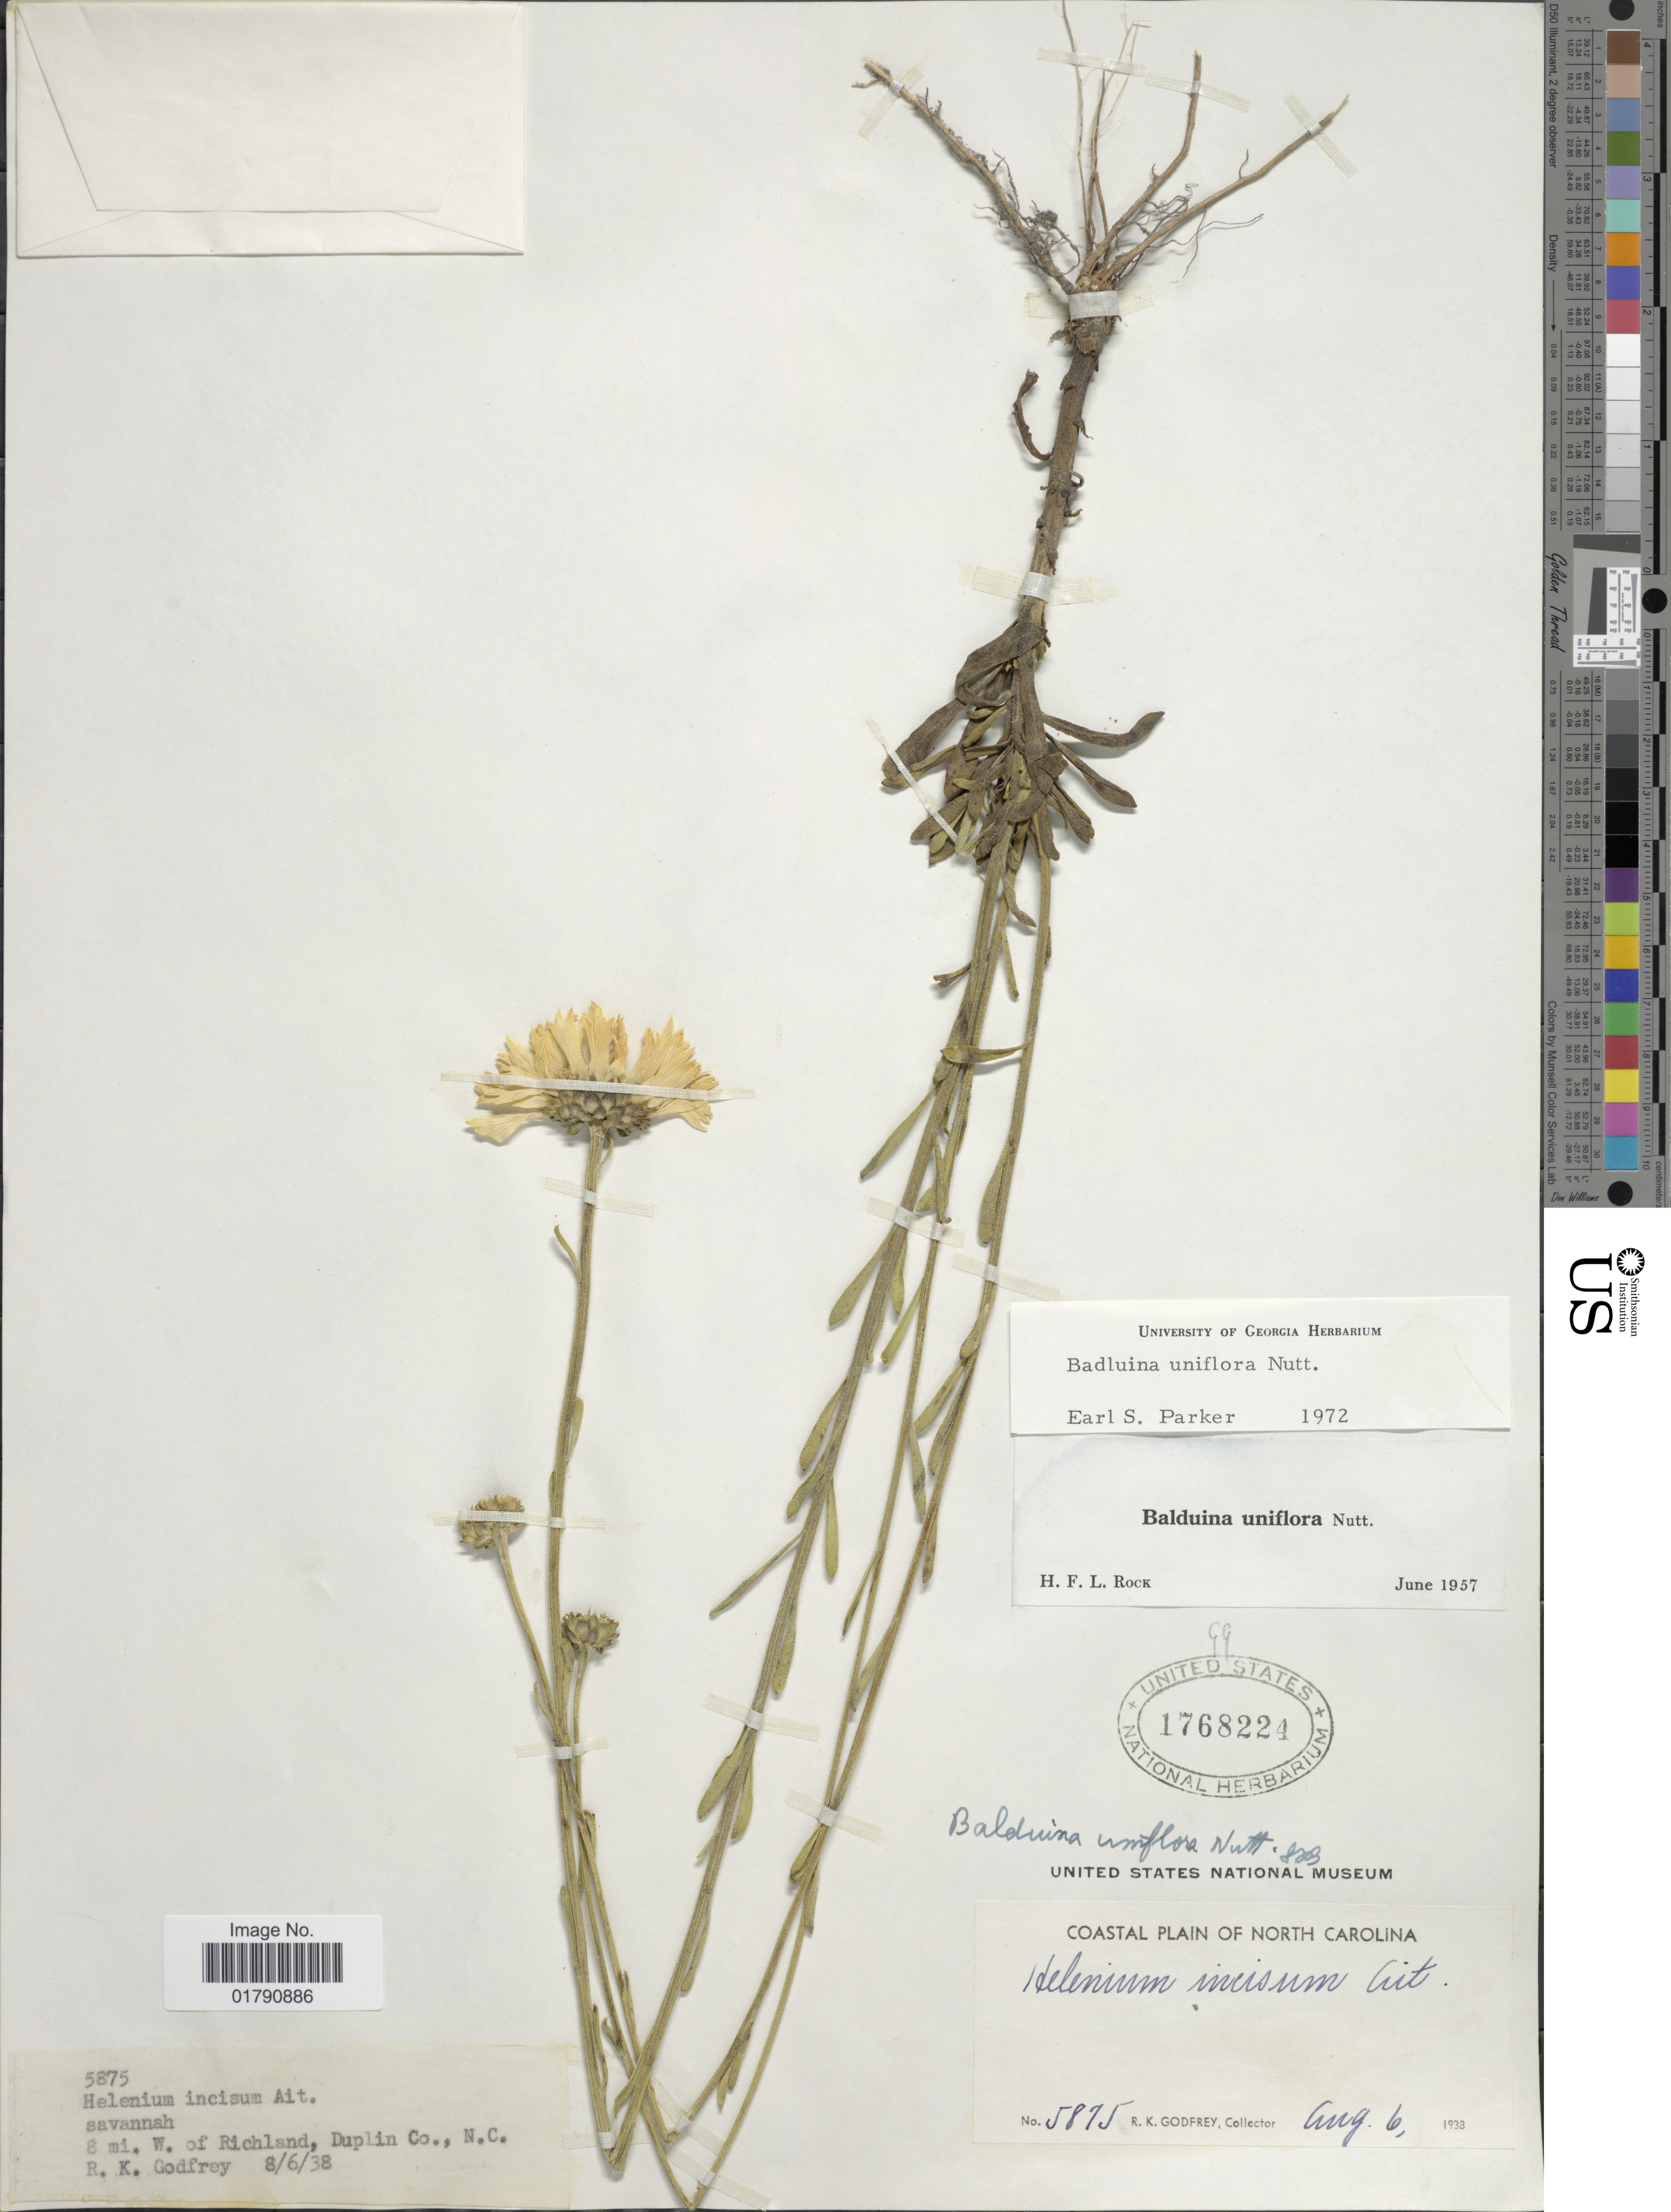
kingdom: Plantae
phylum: Tracheophyta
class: Magnoliopsida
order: Asterales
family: Asteraceae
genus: Balduina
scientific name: Balduina uniflora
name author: Nutt.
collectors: R. K. Godfrey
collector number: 5875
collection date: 1938-08-06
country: United States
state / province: North Carolina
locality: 8 mi W. of Richland, Duplin Co.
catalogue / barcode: US 1768224